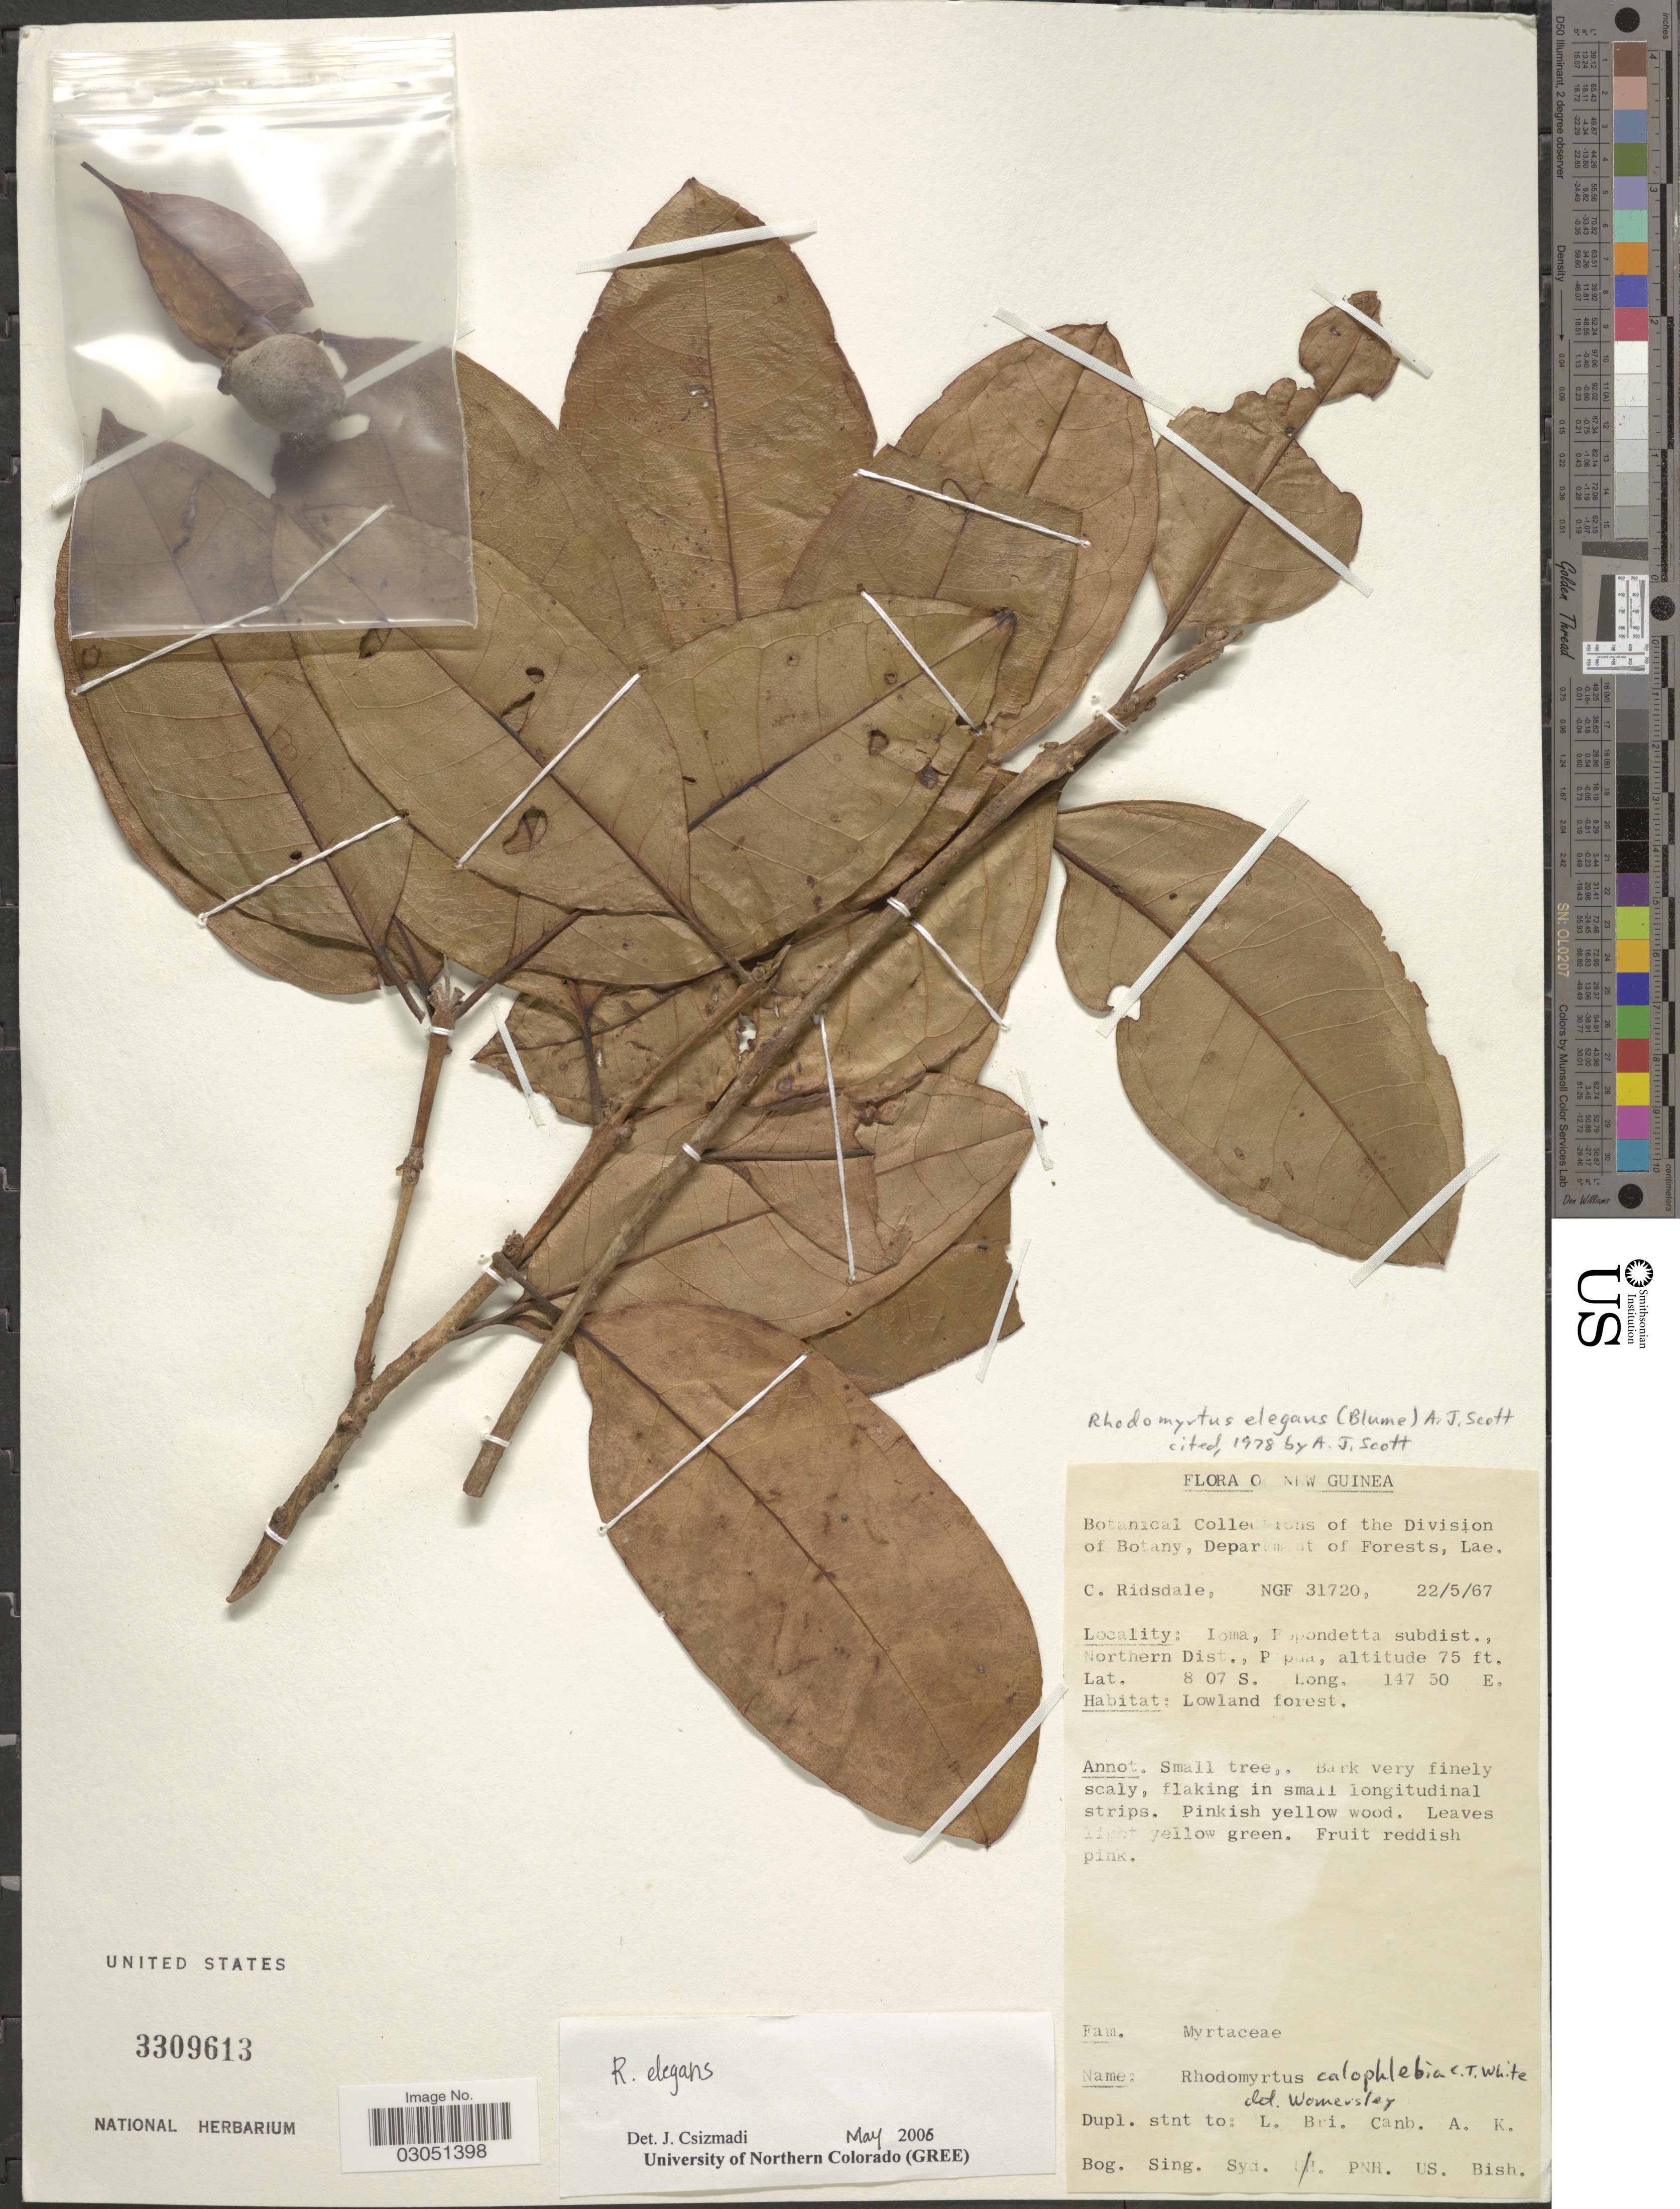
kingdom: Plantae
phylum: Tracheophyta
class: Magnoliopsida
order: Myrtales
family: Myrtaceae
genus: Rhodomyrtus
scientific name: Rhodomyrtus elegans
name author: (Blume) A.J. Scott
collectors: C. E. Ridsdale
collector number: NGF31720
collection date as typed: Transcribed d/m/y: 22/5/67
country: Papua New Guinea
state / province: Northern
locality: New Guinea, Ioma, Popondetta subdist., Northern Dist., Papua.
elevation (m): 23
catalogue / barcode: US 3309613